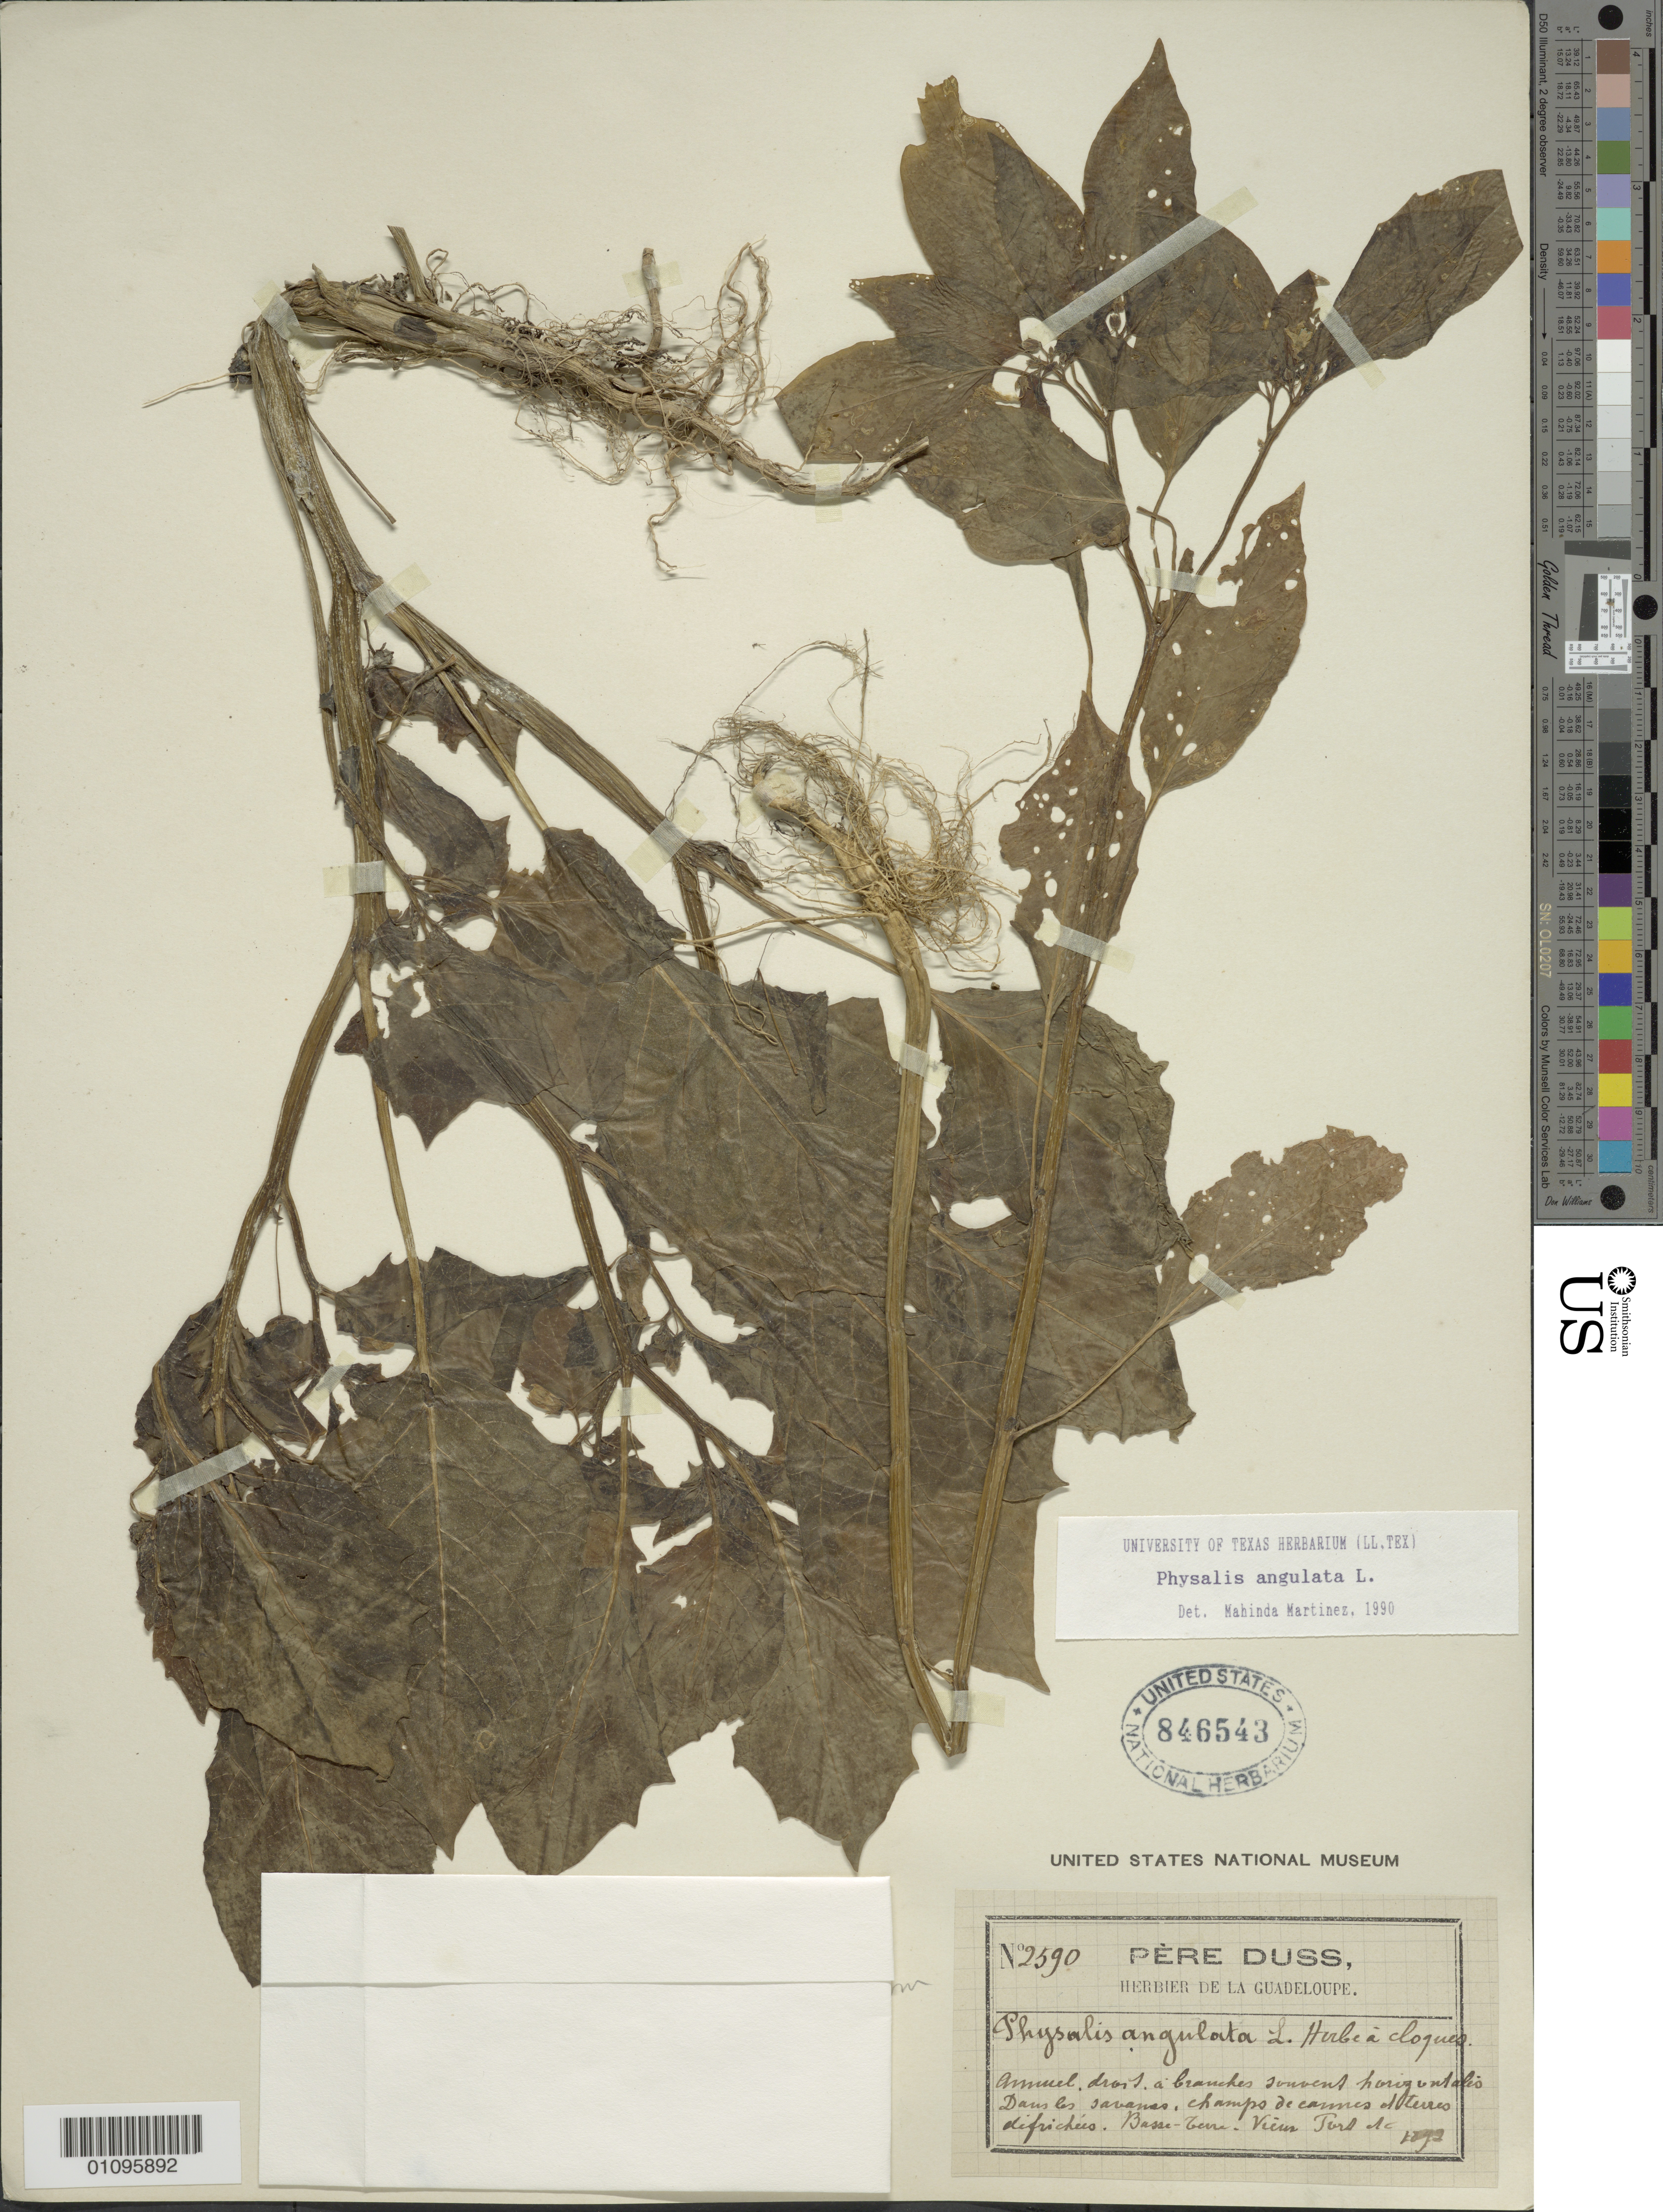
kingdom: Plantae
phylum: Tracheophyta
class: Magnoliopsida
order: Solanales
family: Solanaceae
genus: Physalis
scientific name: Physalis angulata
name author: L.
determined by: Martinez, M.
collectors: Père Duss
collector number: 2590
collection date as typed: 1892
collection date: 1892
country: Guadeloupe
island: Basse Terre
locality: Vieux Fort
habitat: Dans les savanas, champs de cannes et terres de friches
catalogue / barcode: US 846543